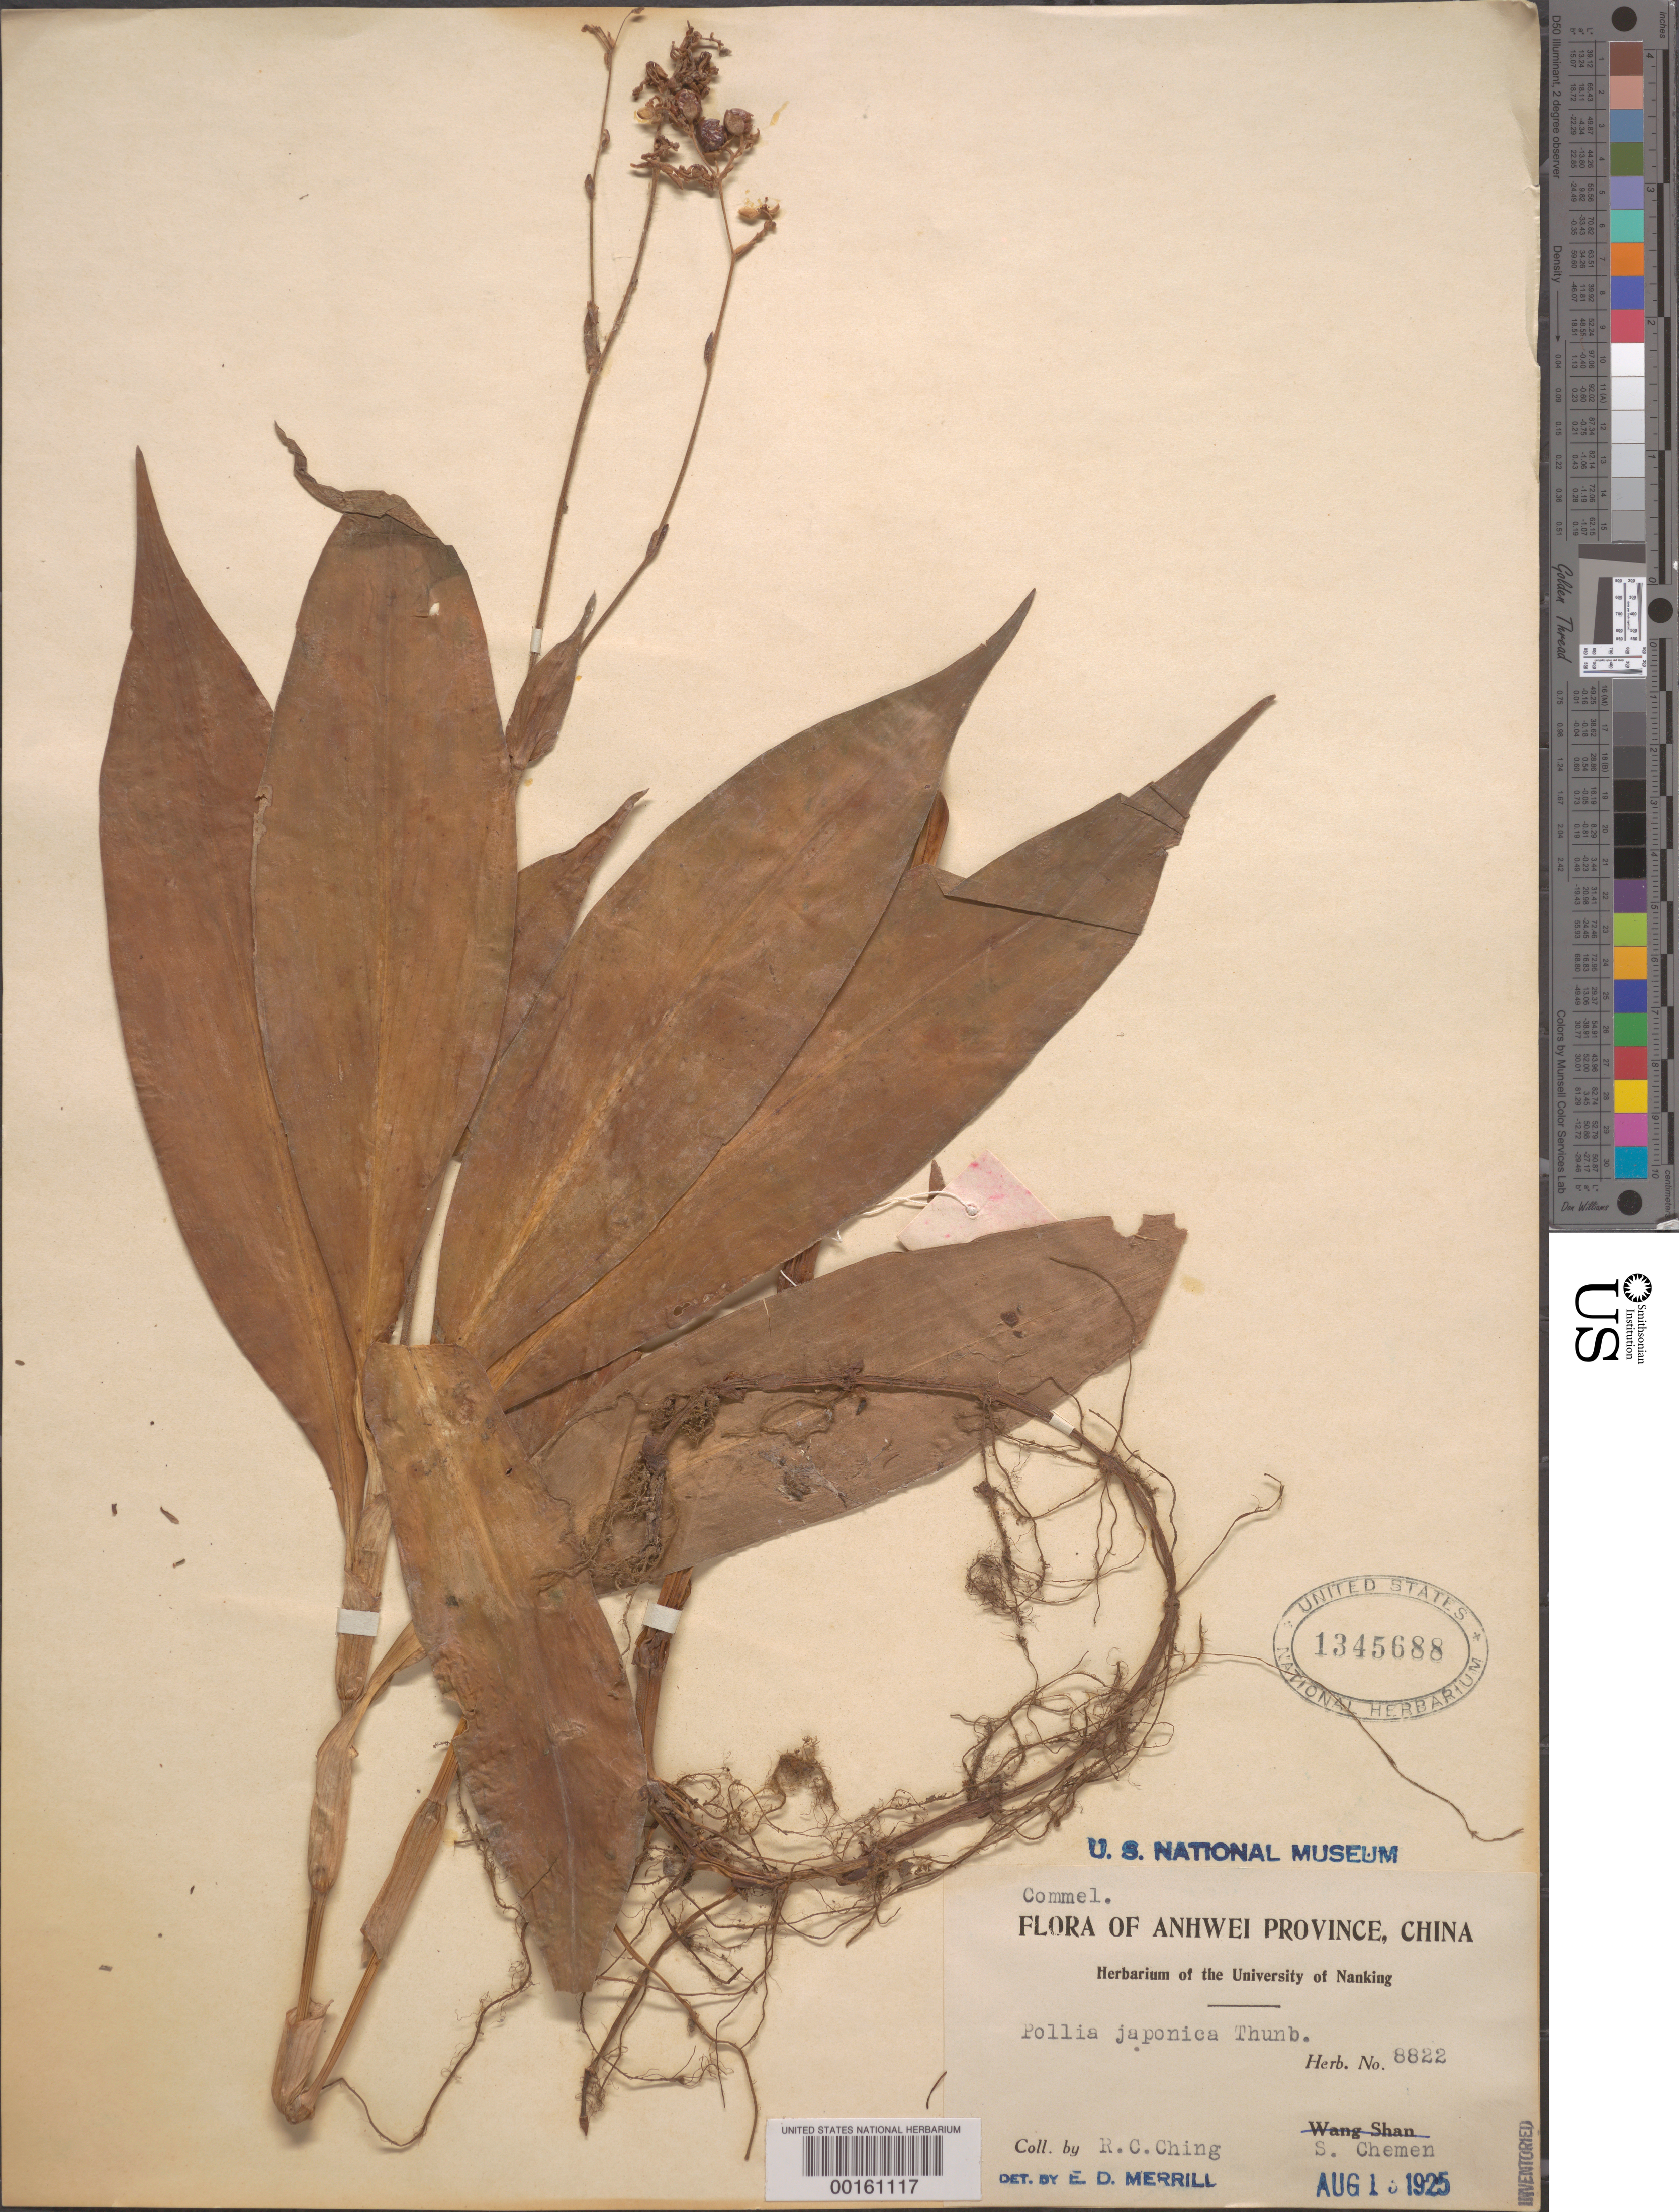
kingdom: Plantae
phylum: Tracheophyta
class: Liliopsida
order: Commelinales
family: Commelinaceae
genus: Pollia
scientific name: Pollia japonica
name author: Thunb.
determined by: Merrill, Elmer D.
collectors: R. C. Ching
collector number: Herb. No. 8822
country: China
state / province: Anhui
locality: S. chemen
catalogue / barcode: US 1345688